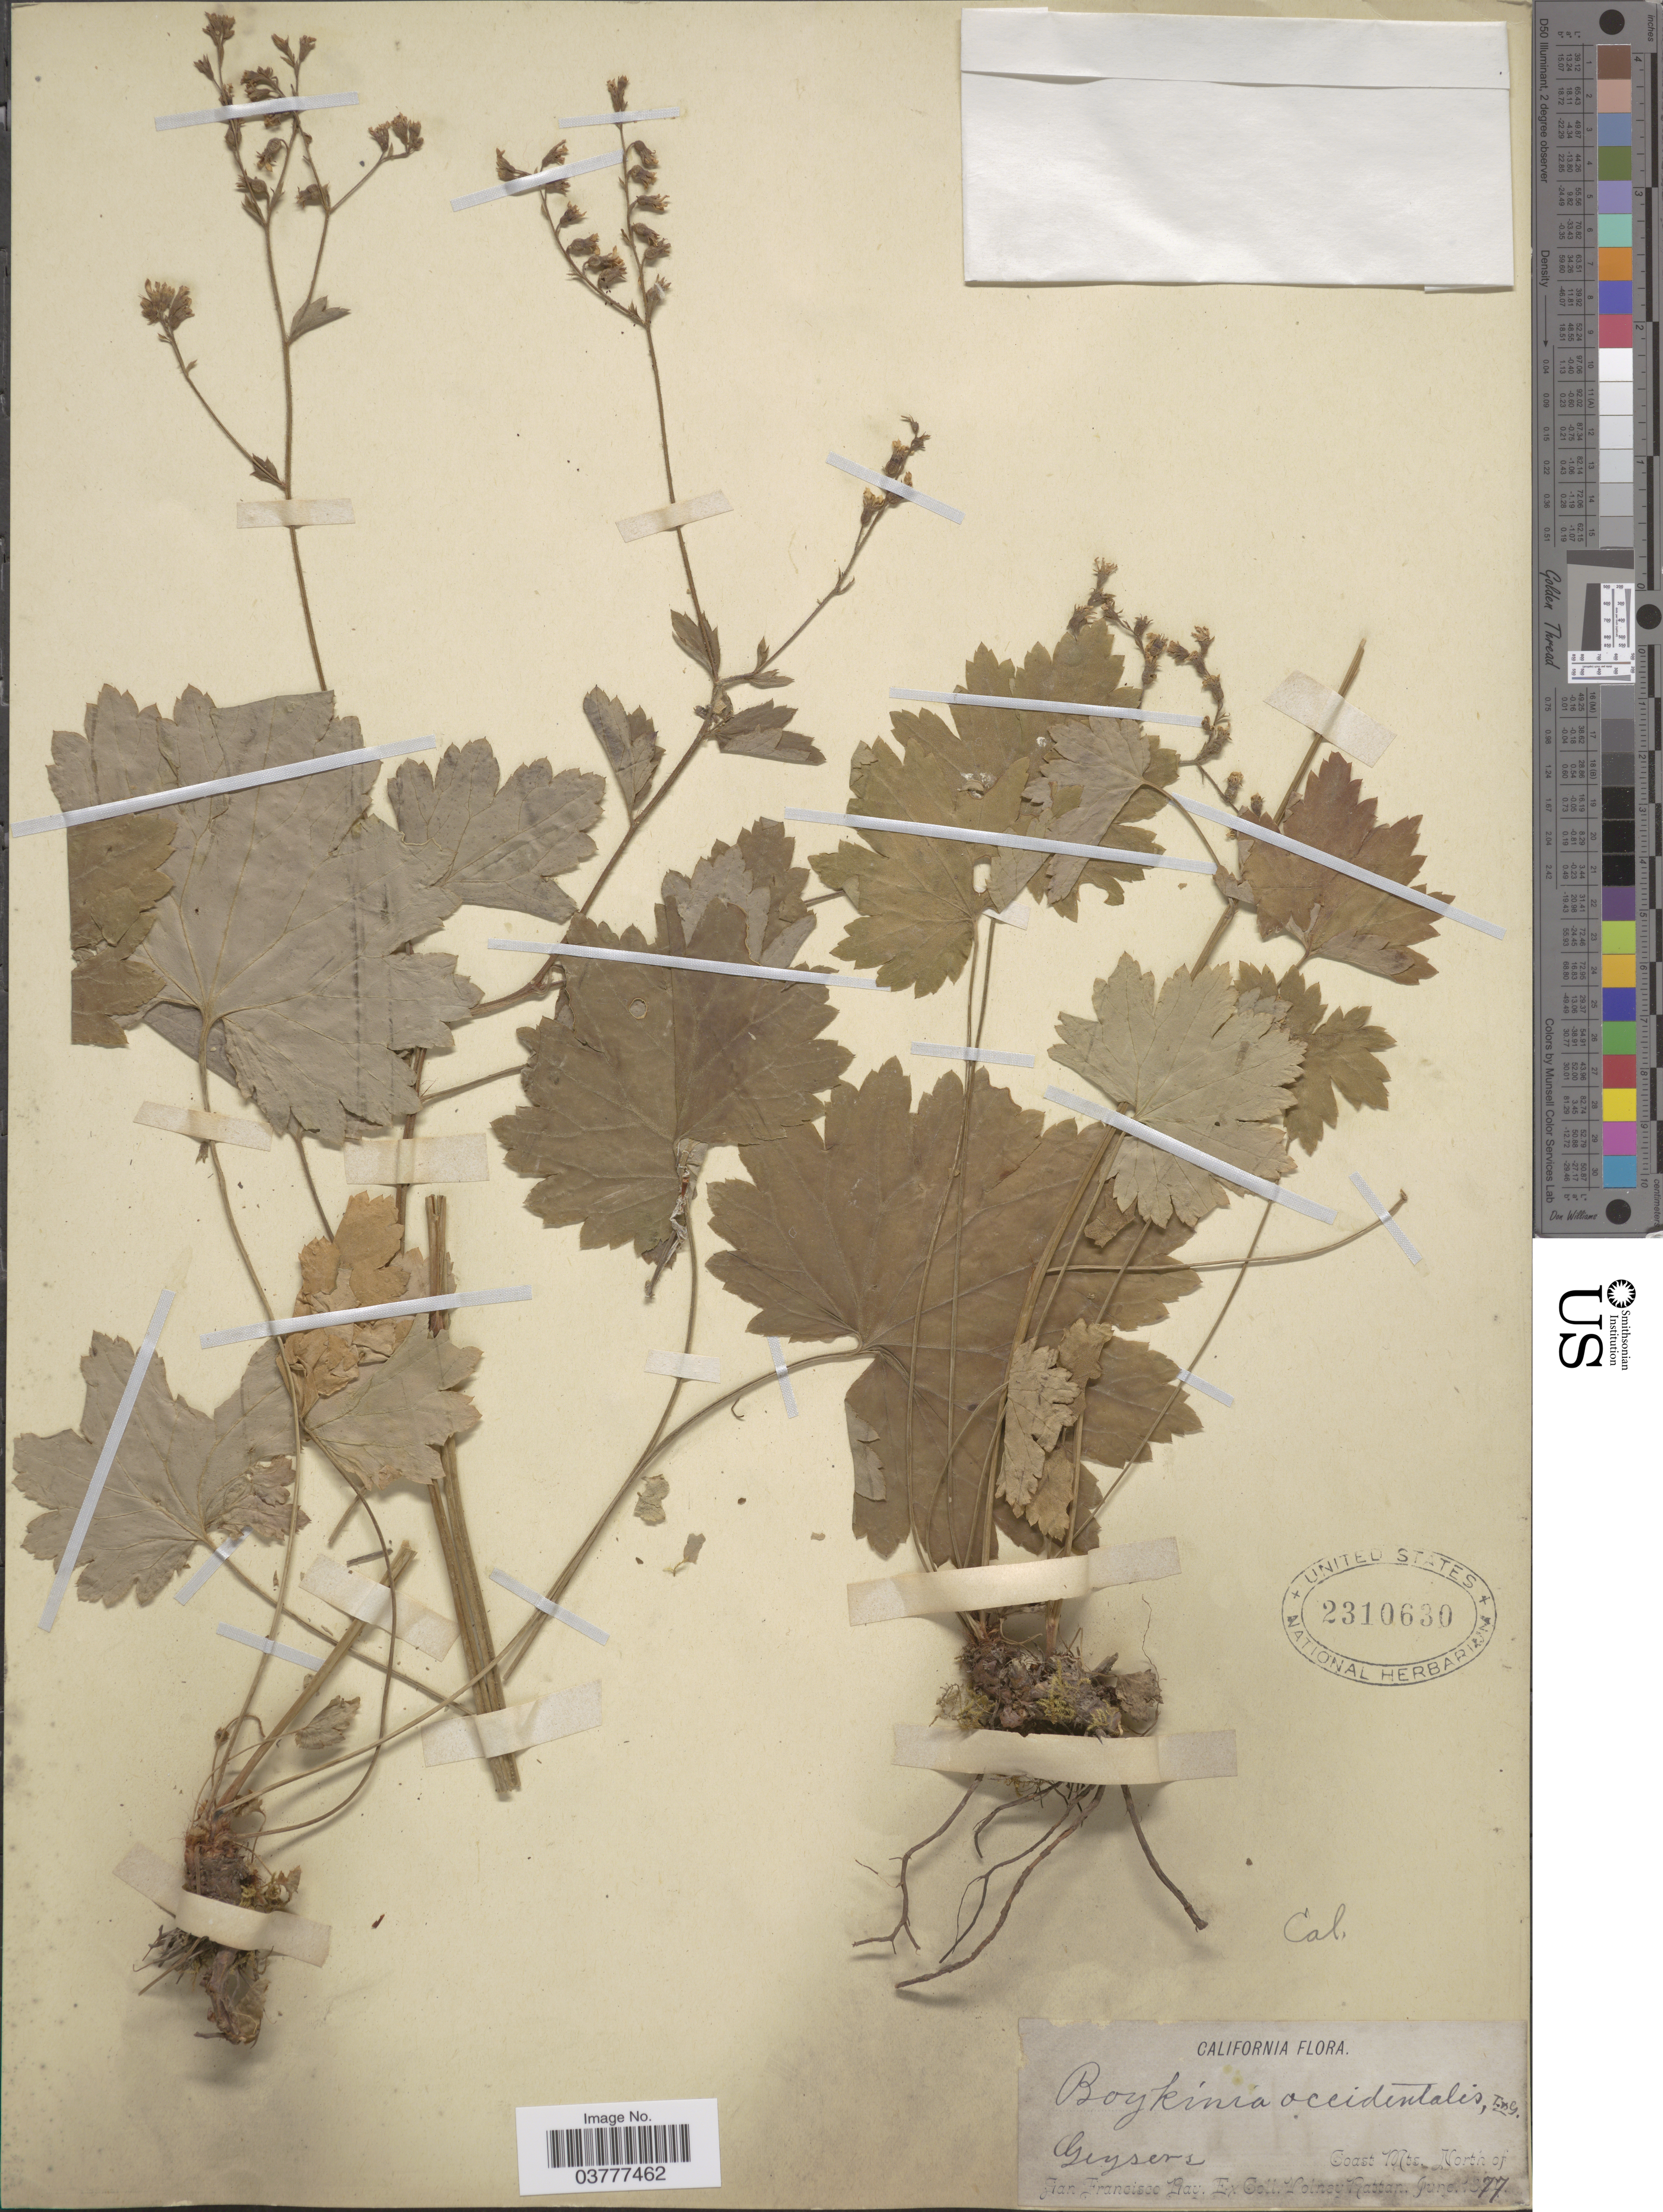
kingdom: Plantae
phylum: Tracheophyta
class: Magnoliopsida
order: Saxifragales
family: Saxifragaceae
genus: Boykinia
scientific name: Boykinia occidentalis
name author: Torr. & A. Gray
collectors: V. Rattan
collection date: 1877-06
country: United States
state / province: California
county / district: San Francisco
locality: Geysers, Coast Mts. North of San Francisco Bay.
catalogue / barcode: US 2310630